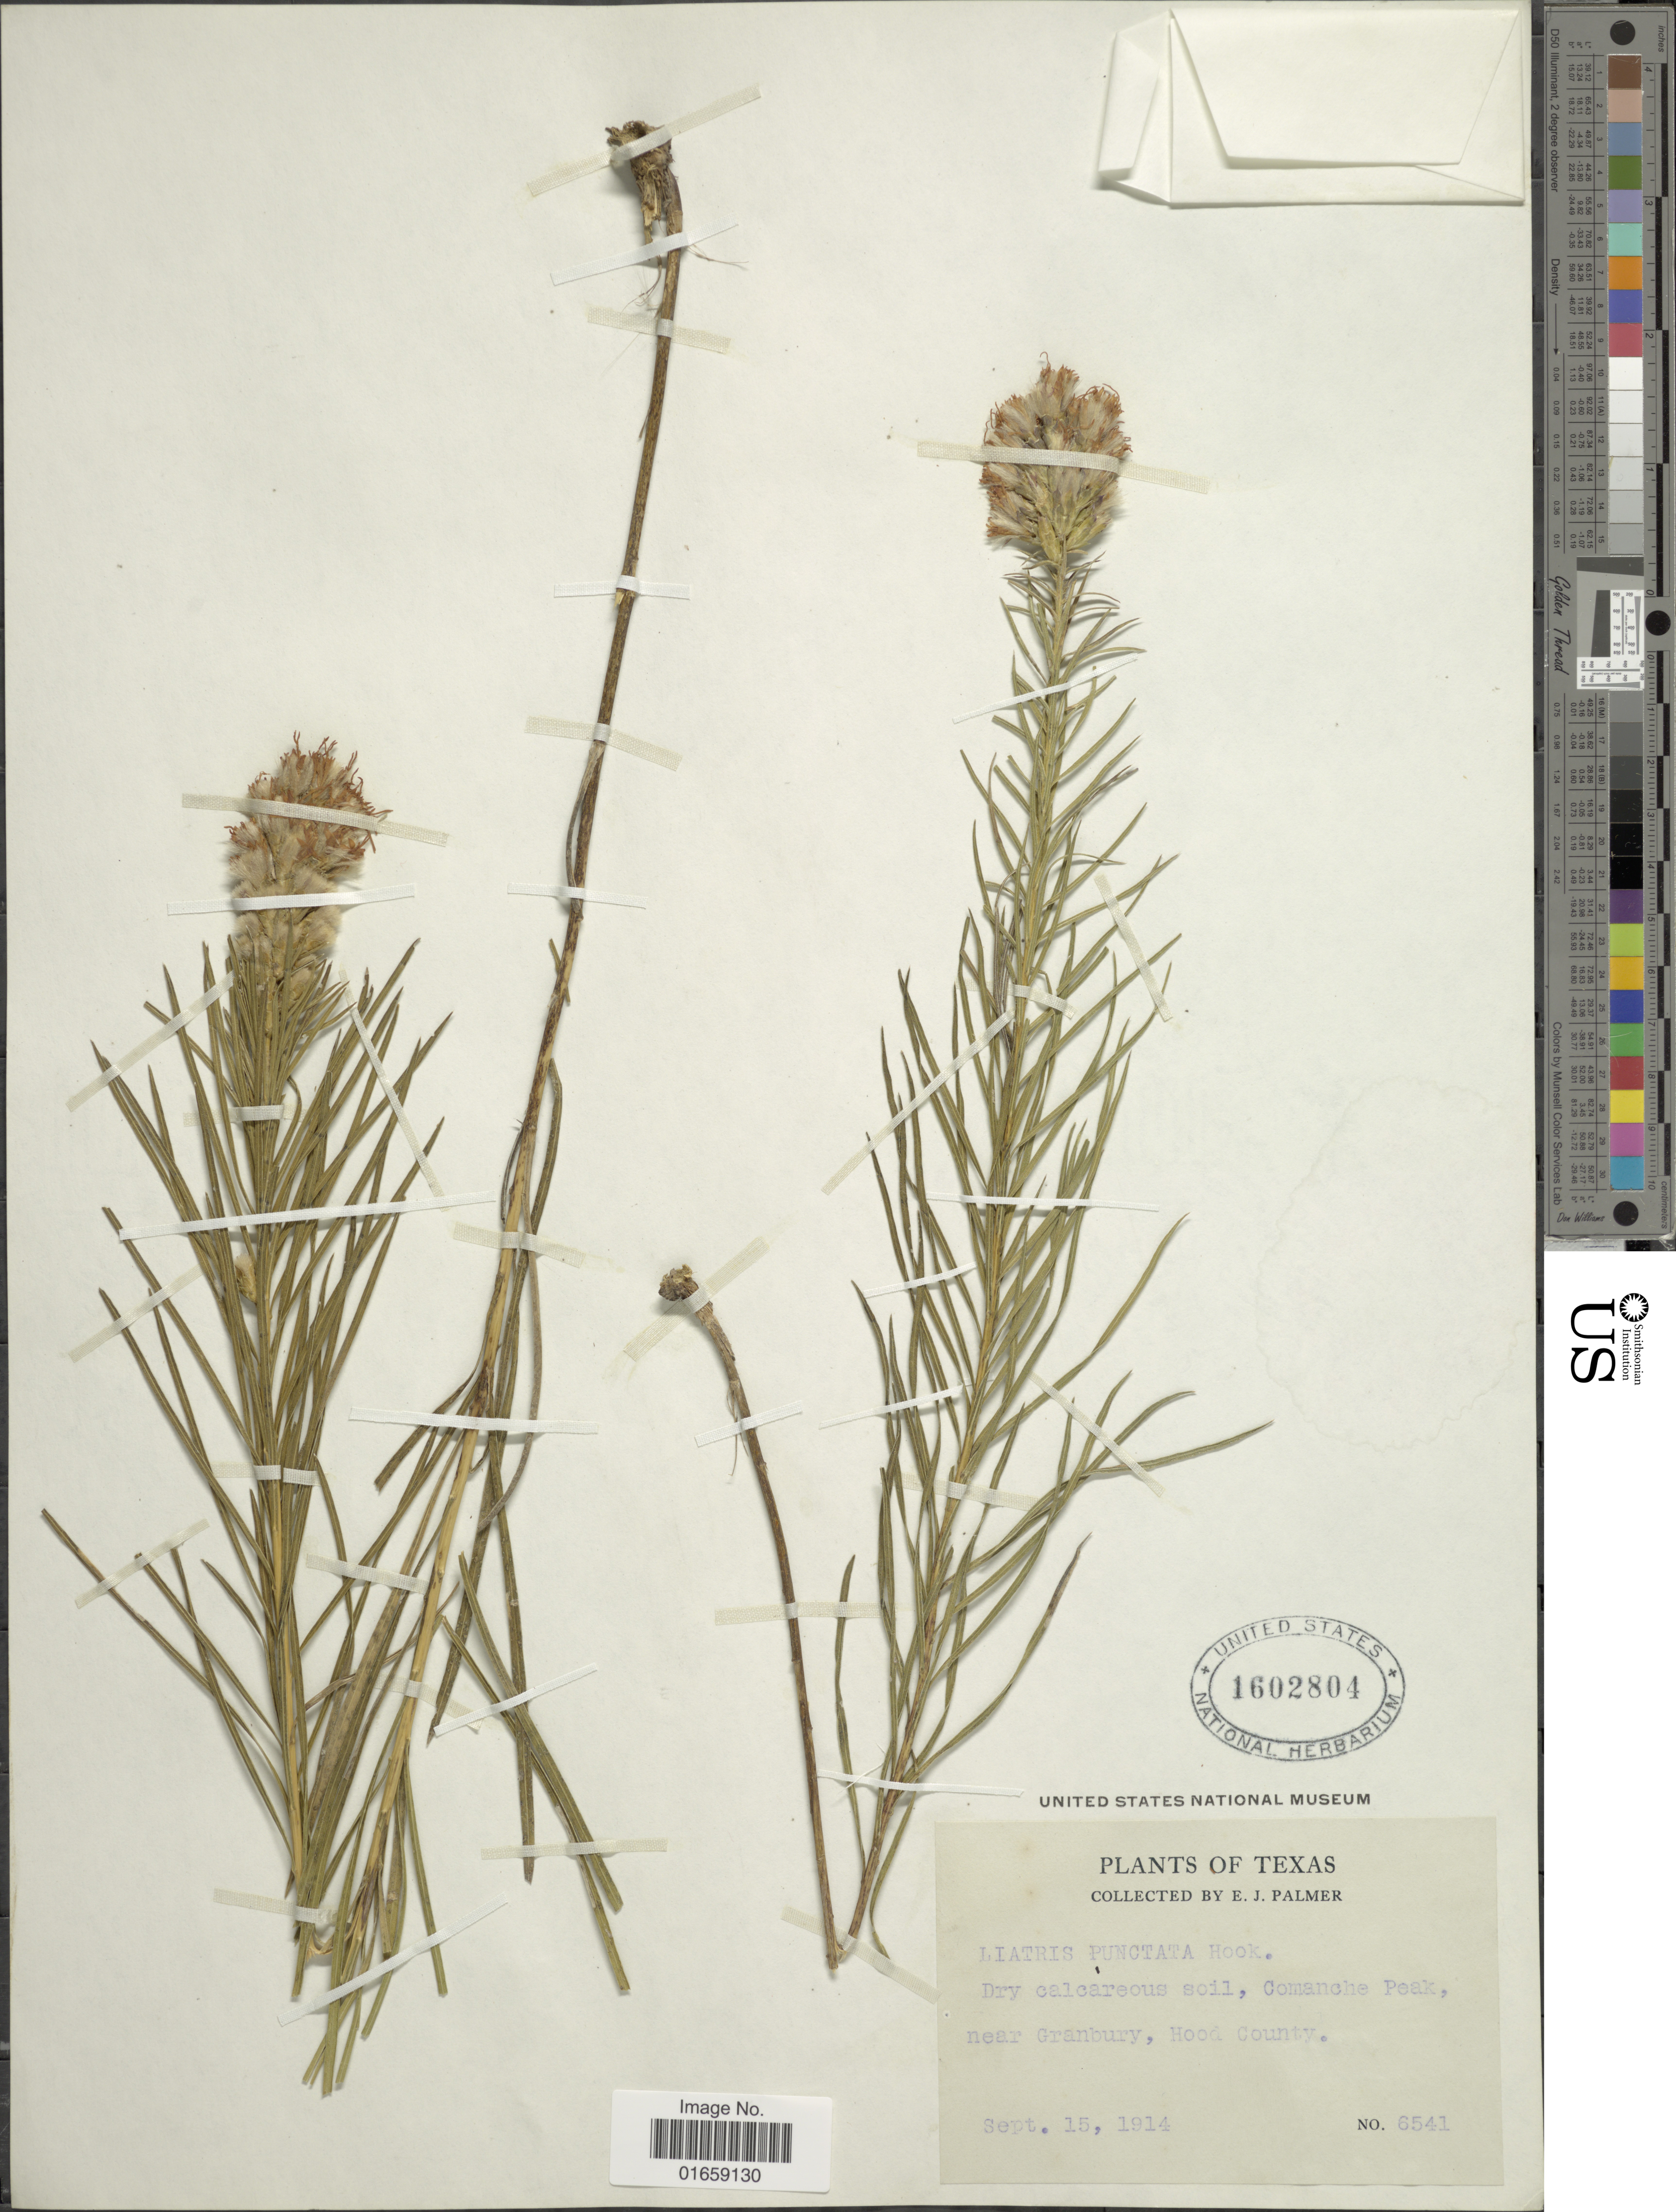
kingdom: Plantae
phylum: Tracheophyta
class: Magnoliopsida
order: Asterales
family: Asteraceae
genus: Liatris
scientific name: Liatris punctata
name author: Hook.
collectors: E. J. Palmer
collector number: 6541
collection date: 1914-09-15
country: United States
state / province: Texas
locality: Comanche Peak, near Granbury, Hood county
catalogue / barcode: US 1602804